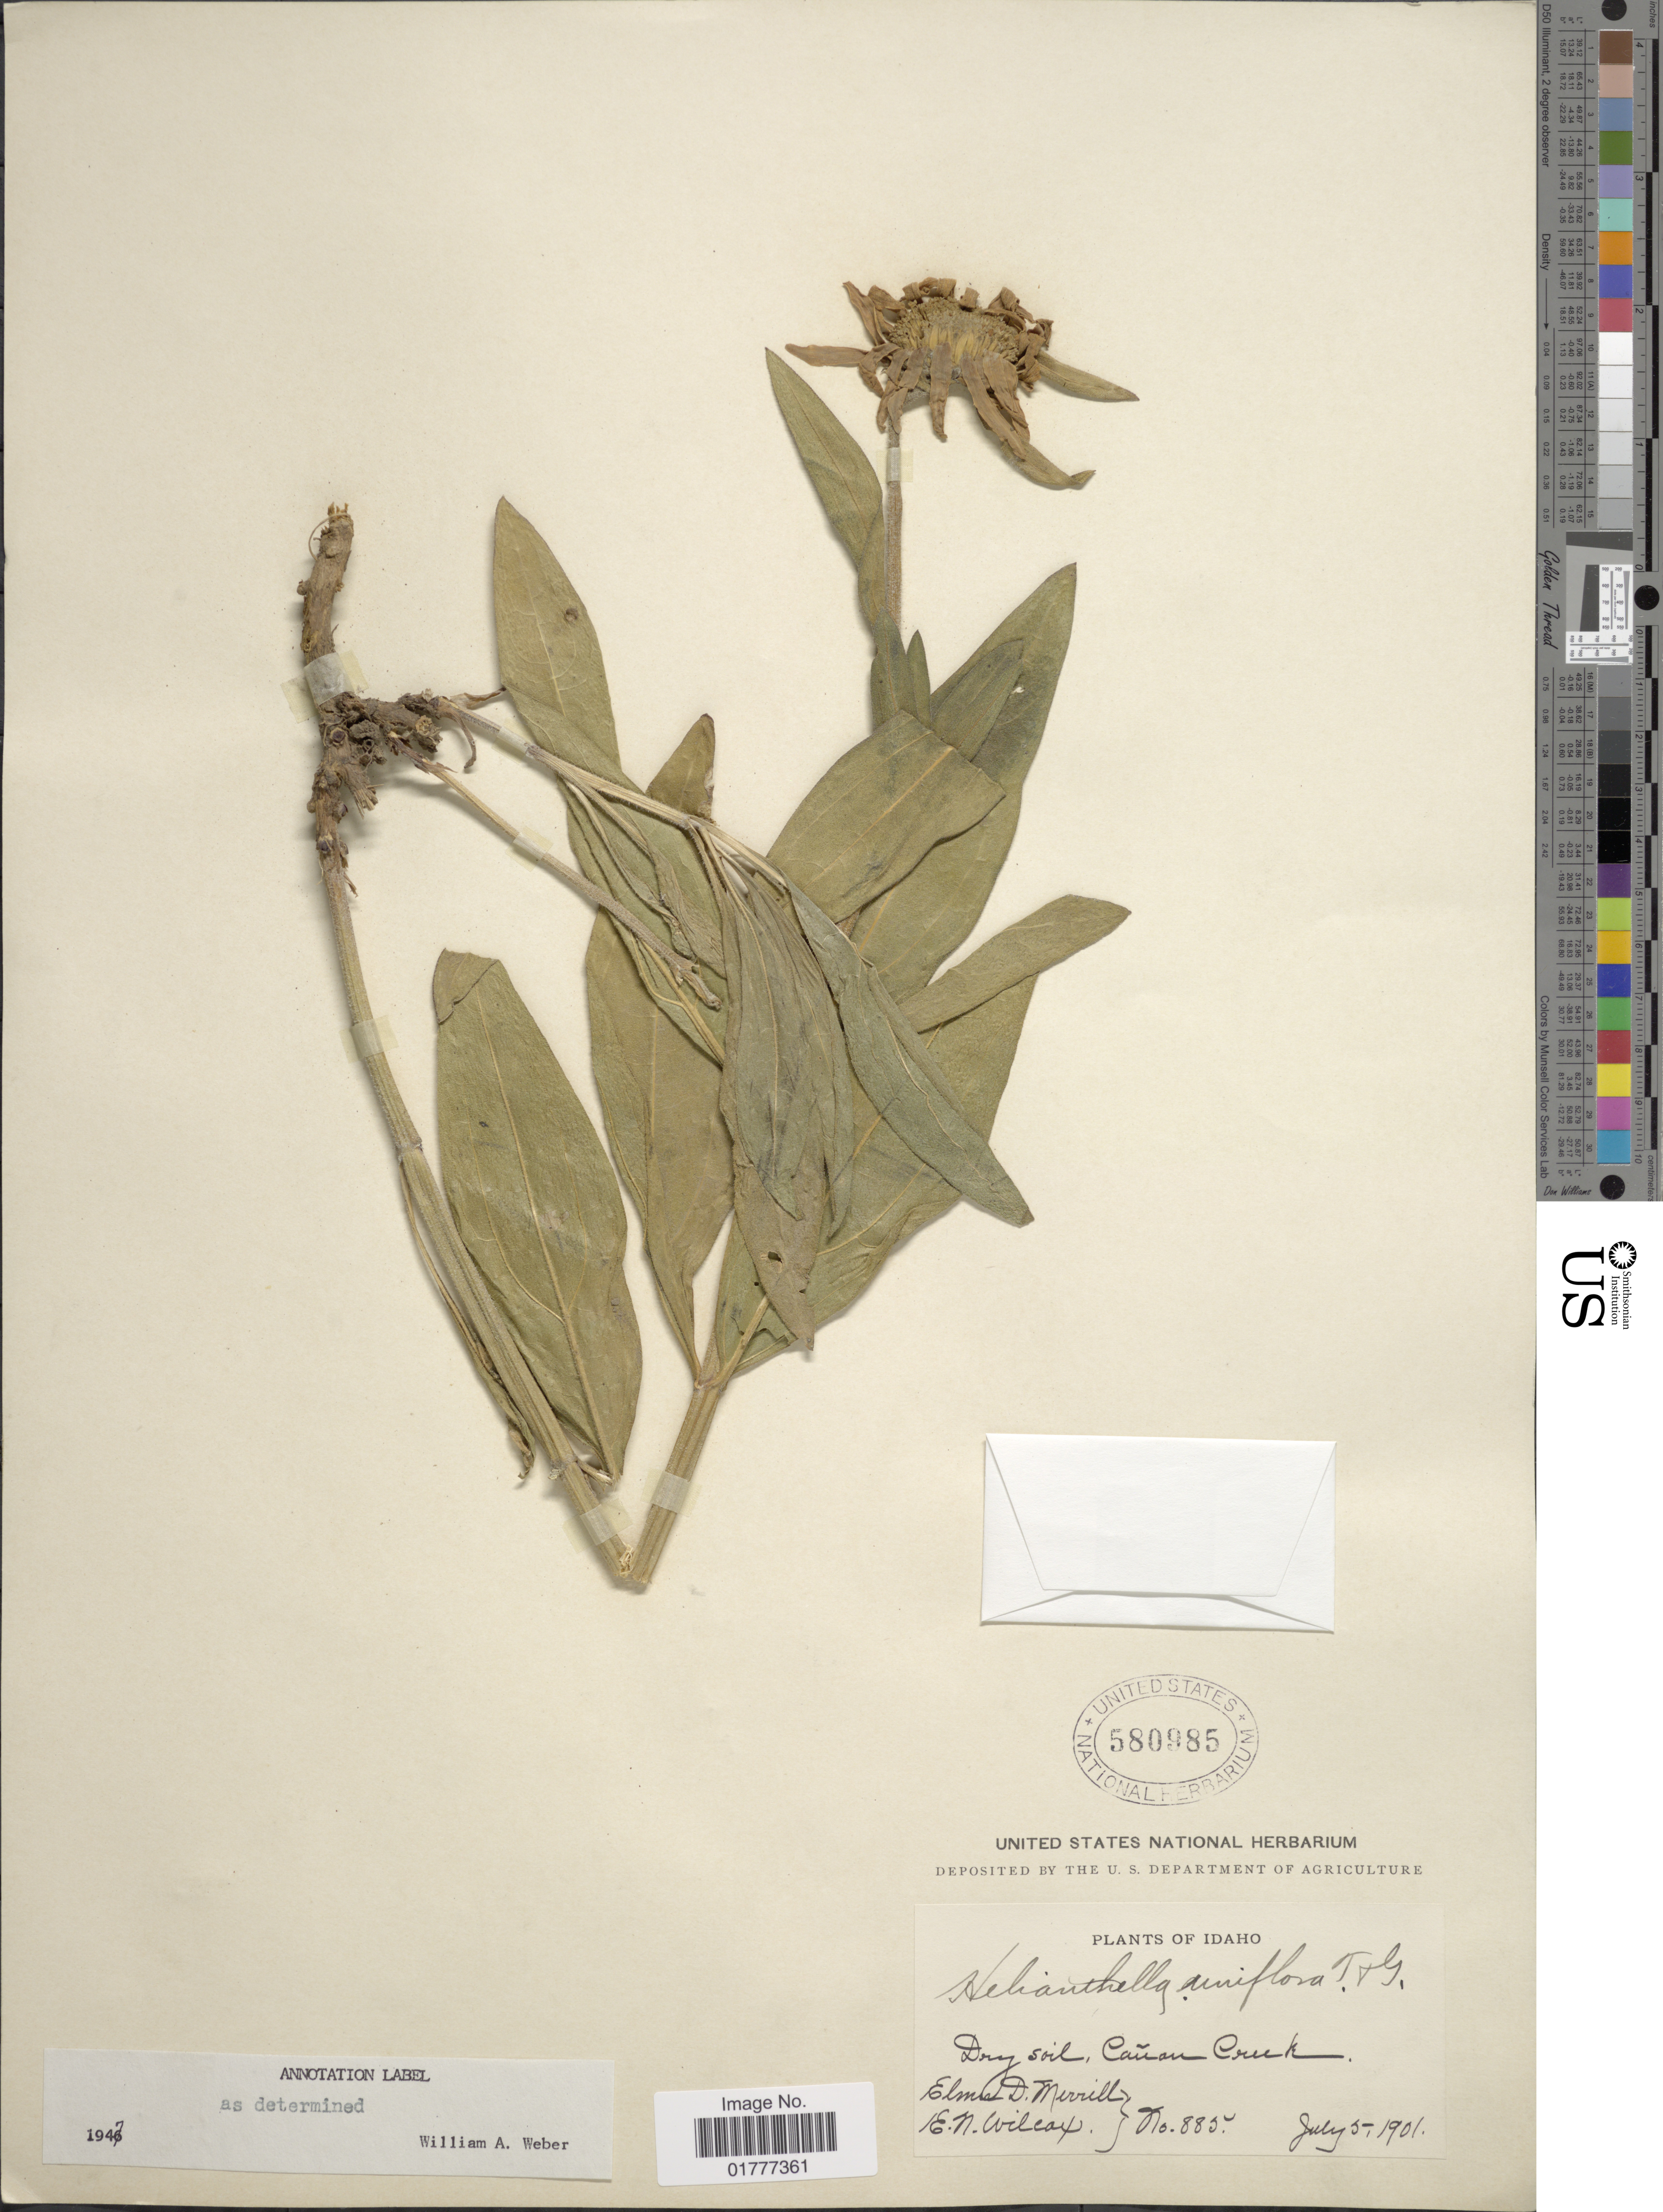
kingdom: Plantae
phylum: Tracheophyta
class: Magnoliopsida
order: Asterales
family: Asteraceae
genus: Helianthella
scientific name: Helianthella uniflora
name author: Torr. & A. Gray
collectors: E. D. Merrill & E. Wilcox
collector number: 885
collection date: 1901-07-05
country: United States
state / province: Idaho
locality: Cañon Creek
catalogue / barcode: US 580985